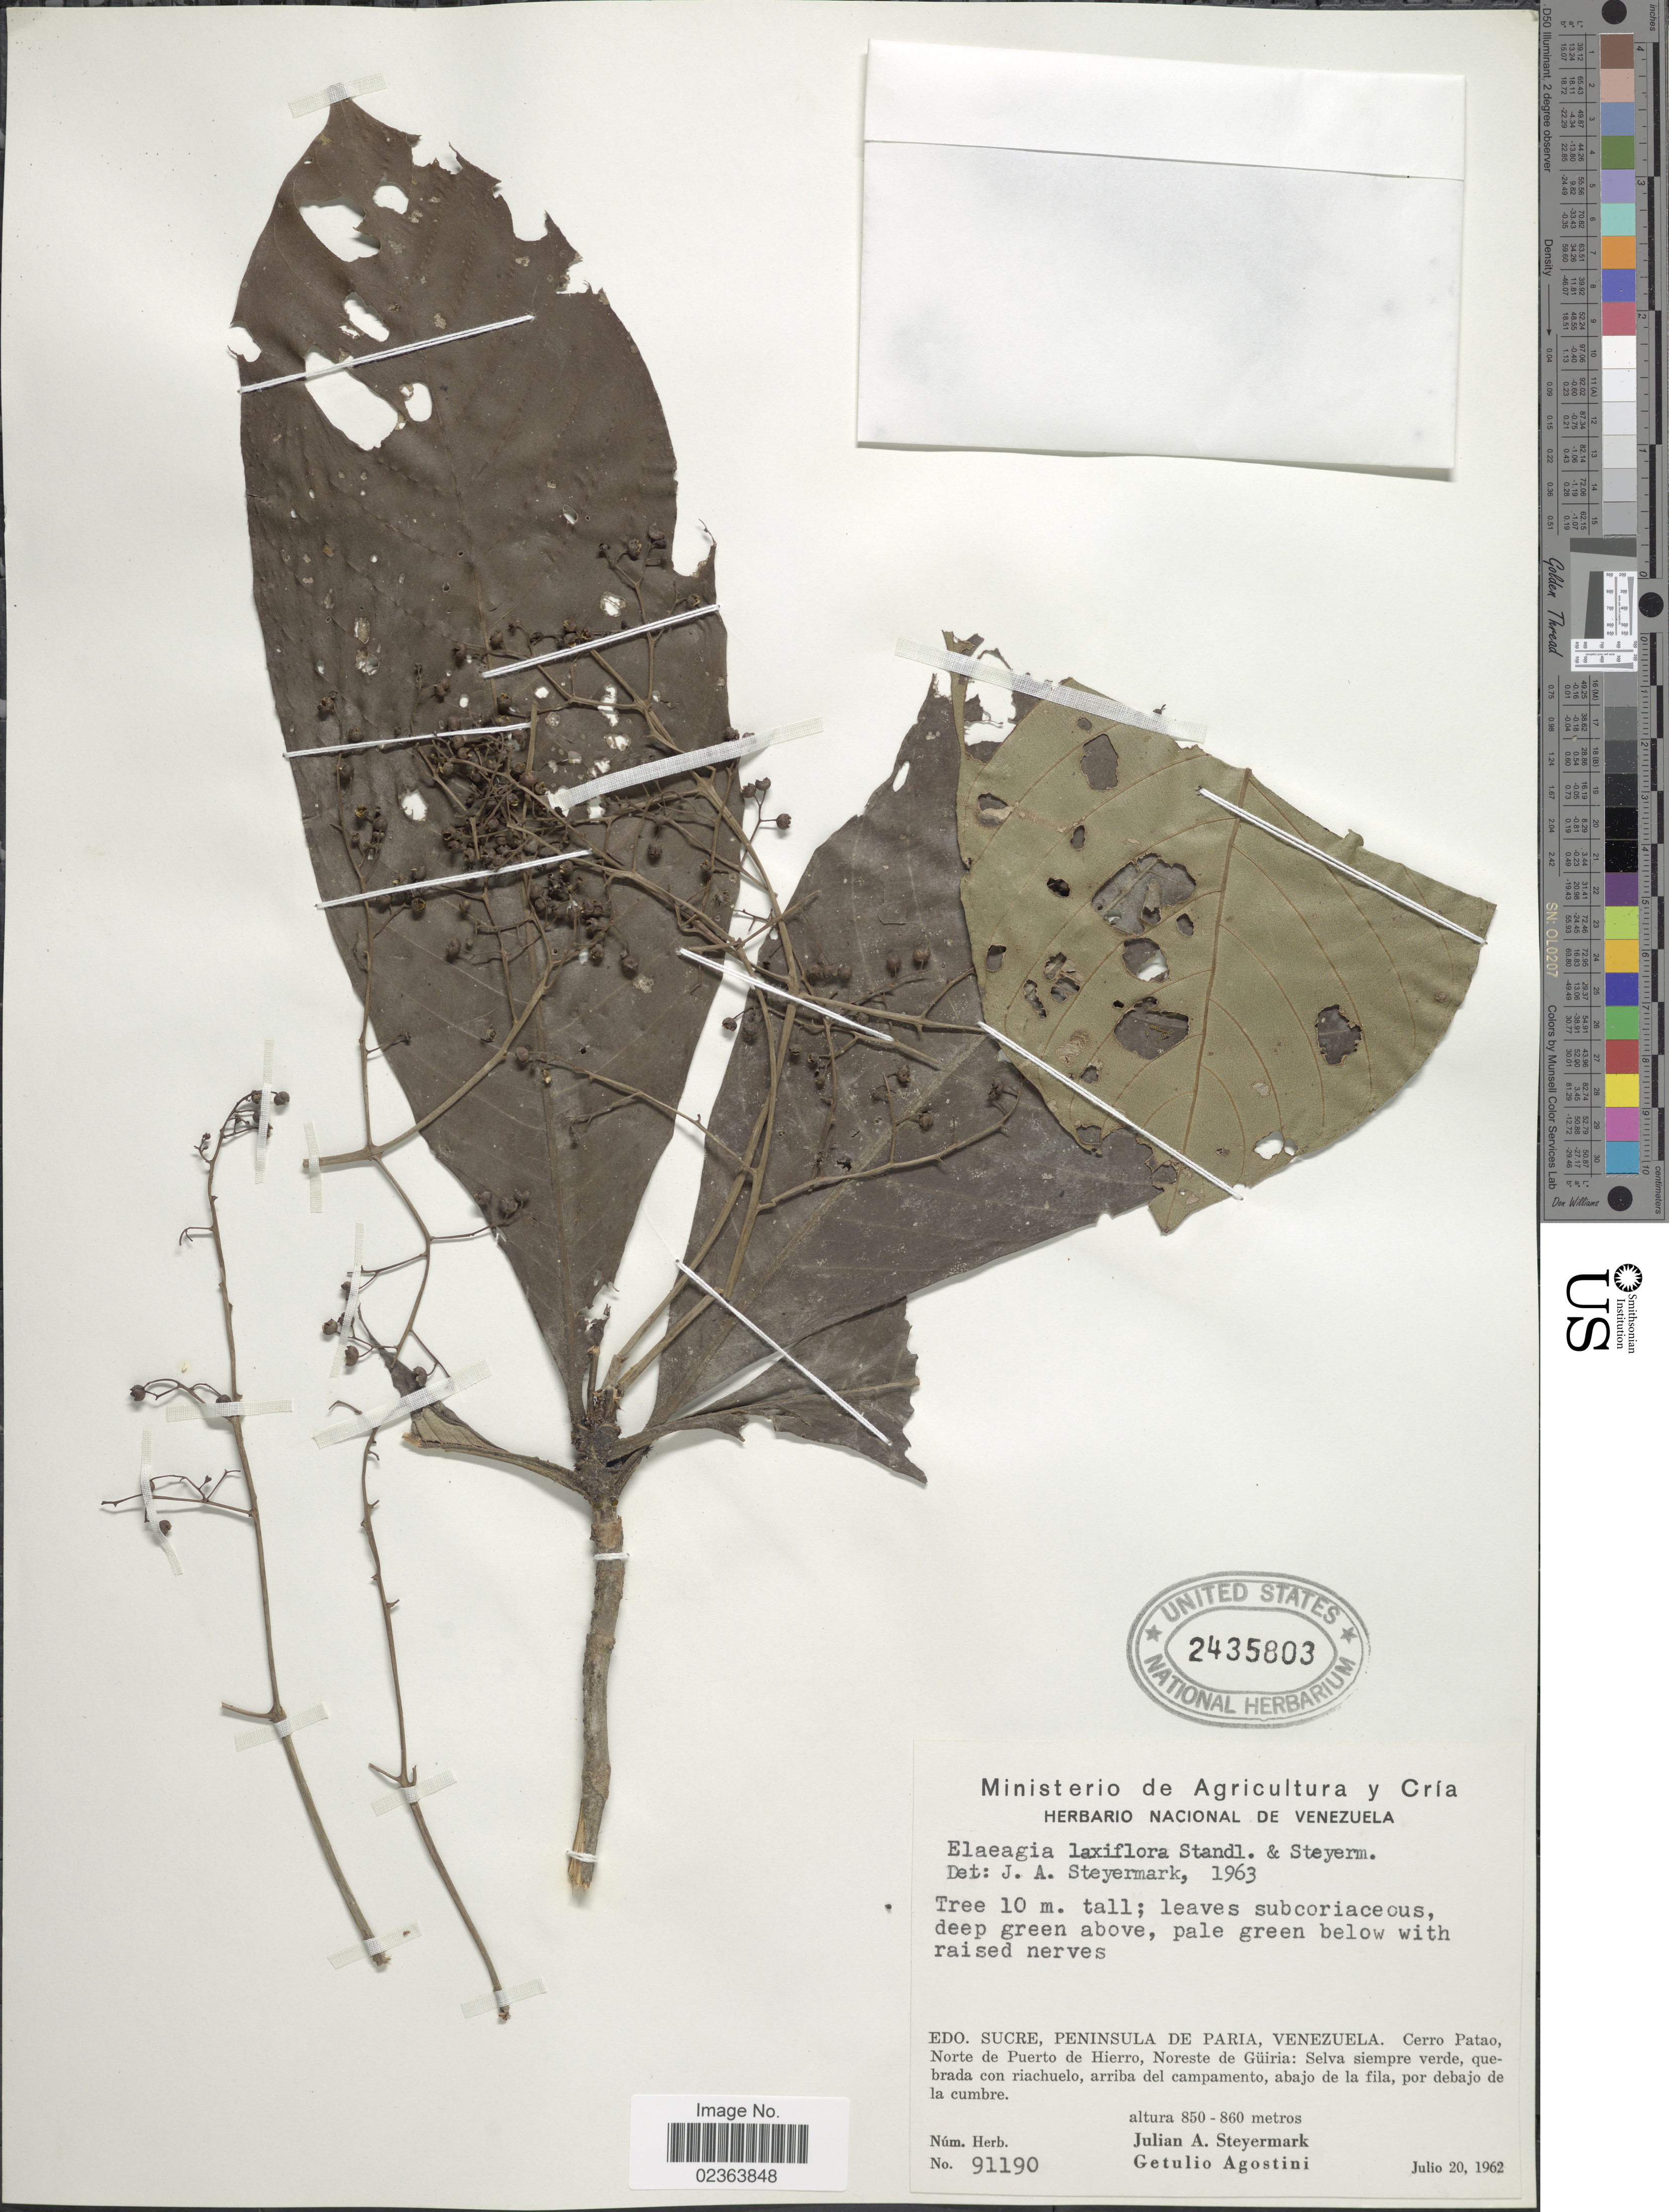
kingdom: Plantae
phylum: Tracheophyta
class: Magnoliopsida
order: Gentianales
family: Rubiaceae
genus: Elaeagia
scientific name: Elaeagia laxiflora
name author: Standl. & Steyerm.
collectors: J. Steyermark & G. Agostini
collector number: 91190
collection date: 1962-07-20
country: Venezuela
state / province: Sucre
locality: Edo. Sucre.: Peninsula de Paria, Venezuela, Cerro Patao, Norte de Puerto de Hierro, Noreste de Guira: Selva siempre verde, quebrada con riachuelo, arriba del campamento, abajo de la fila, por debajo de la cumbre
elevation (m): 850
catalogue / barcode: US 2435803